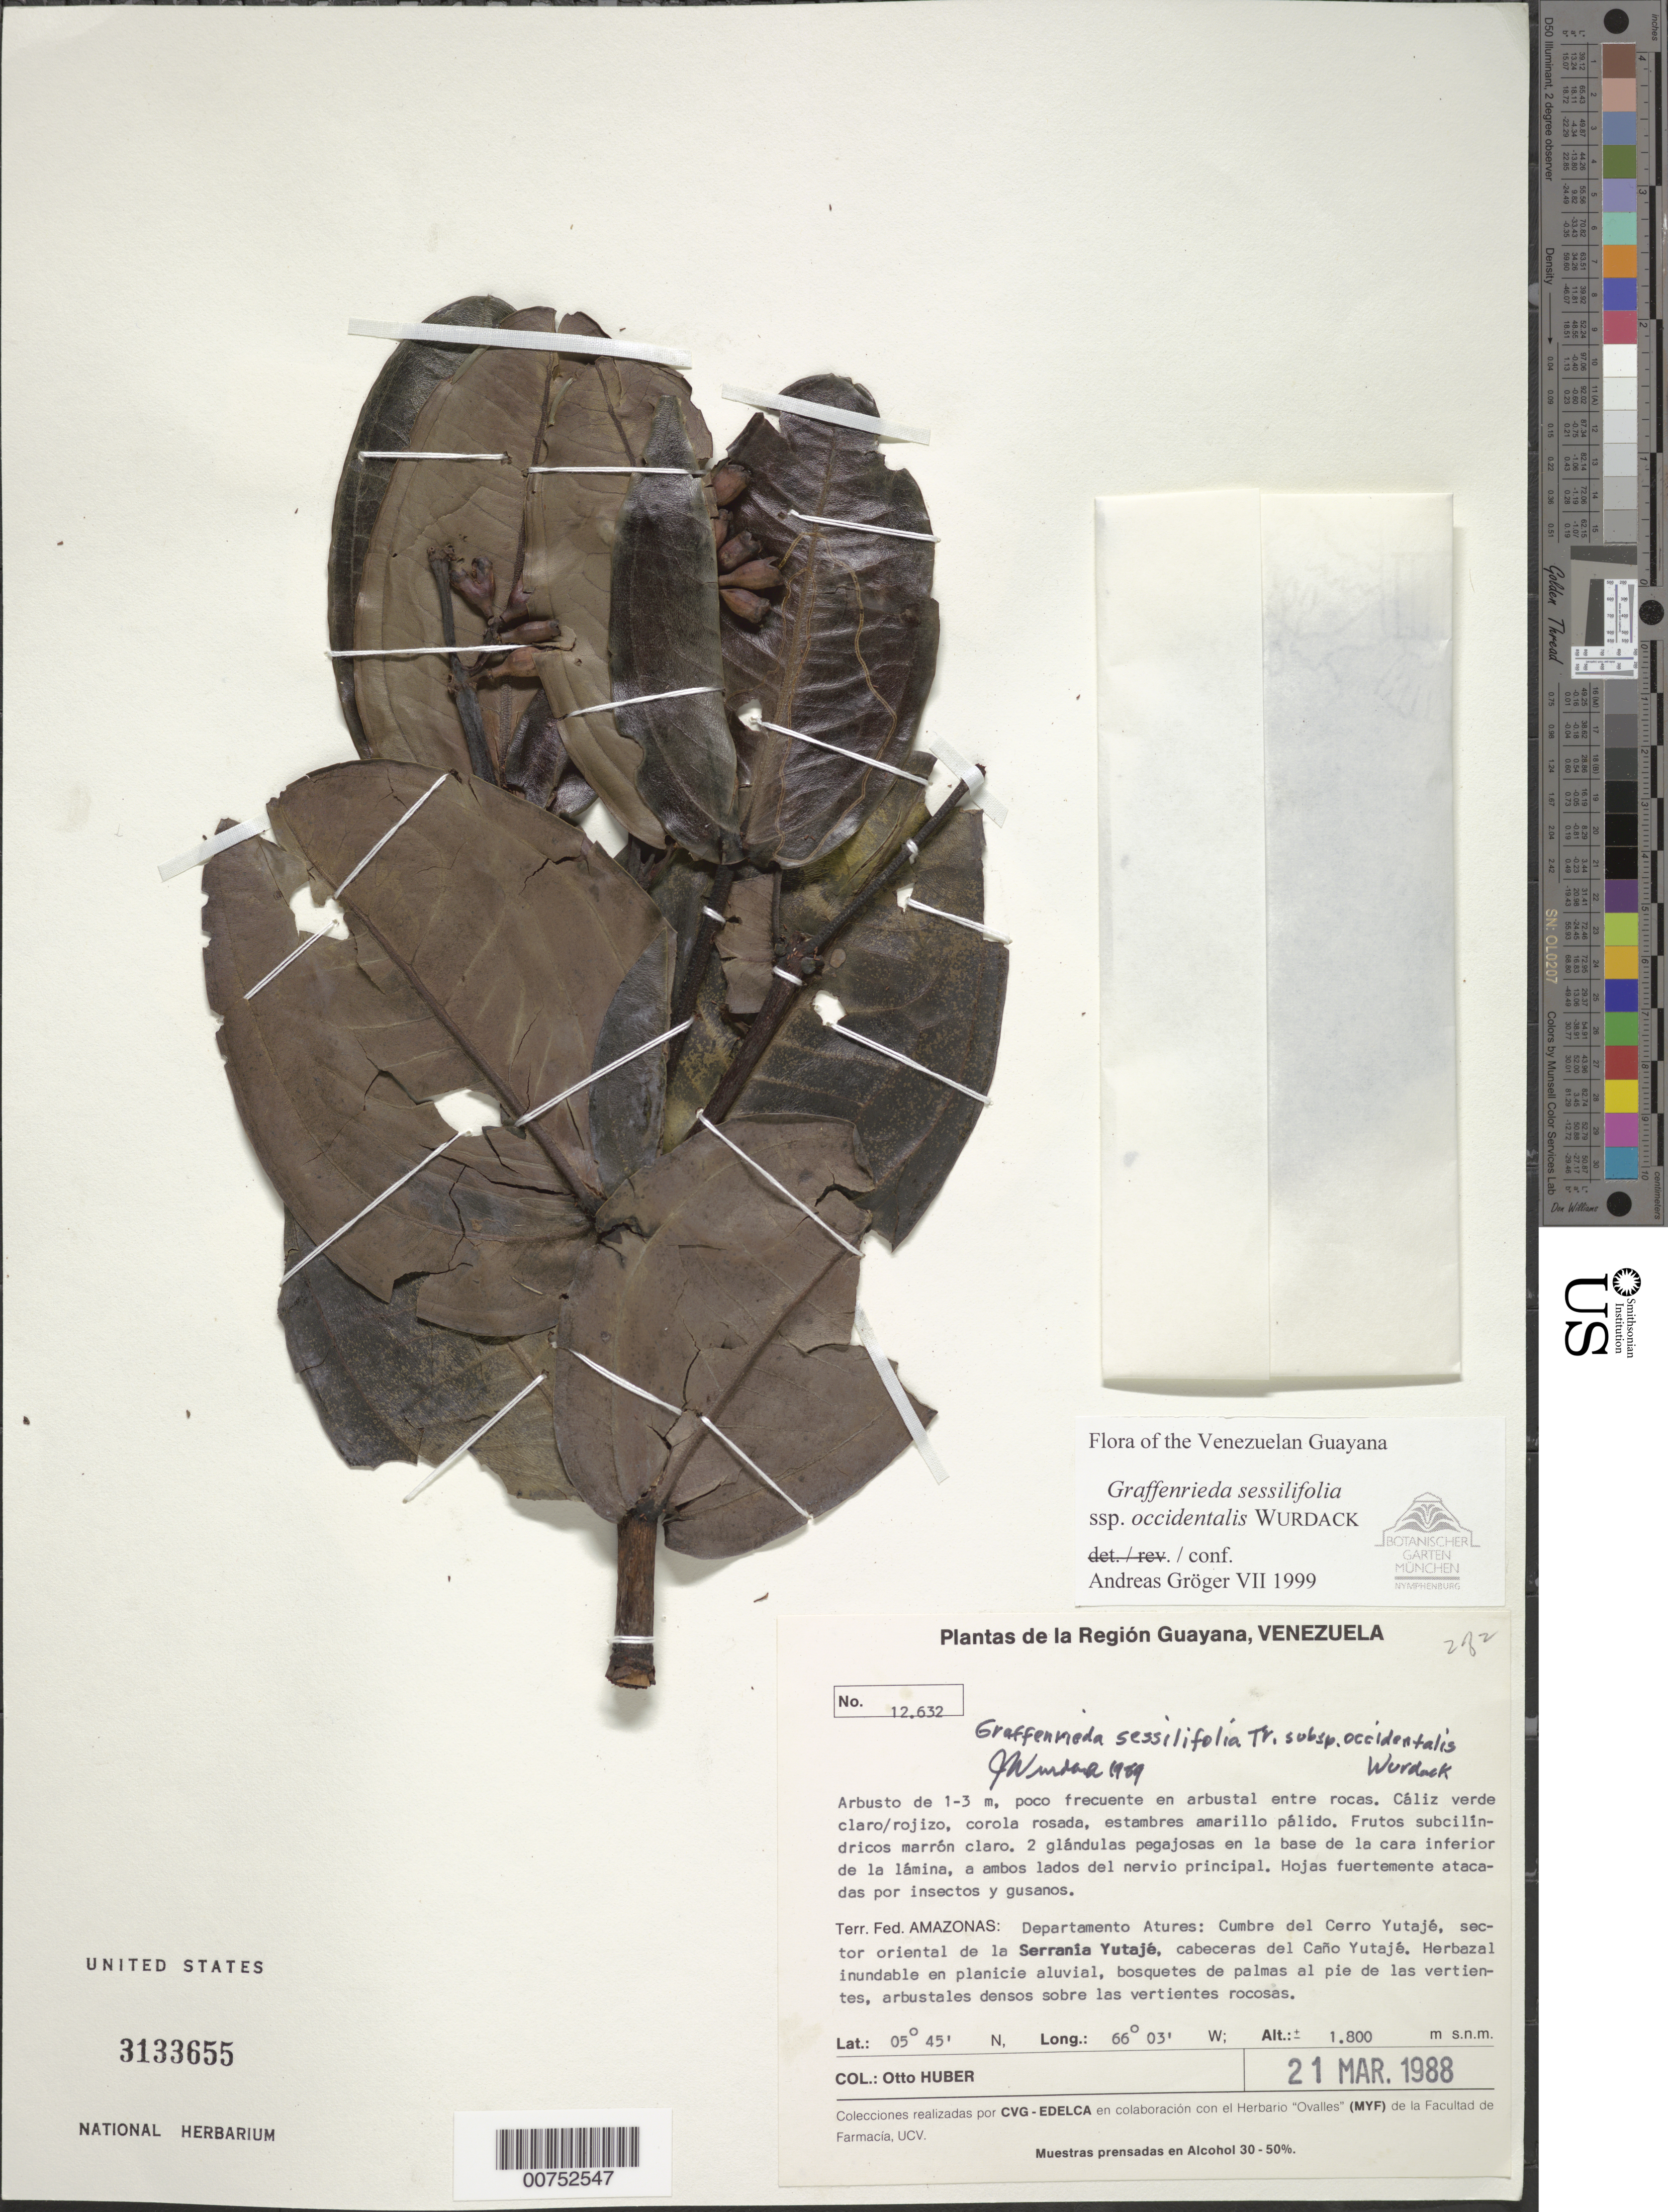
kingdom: Plantae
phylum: Tracheophyta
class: Magnoliopsida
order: Myrtales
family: Melastomataceae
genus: Graffenrieda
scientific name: Graffenrieda sessilifolia subsp. occidentalis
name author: Wurdack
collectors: O. Huber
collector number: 12632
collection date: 1988-03-21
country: Venezuela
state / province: Amazonas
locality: Región Guayana. Terr. Fed. Amazonas: Departamento Atures: Cumbre del Cerro Yutajé, sector oriental de la Serranía Yutajé, cabeceras del Caño Yutajé.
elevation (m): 1800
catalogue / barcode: US 3133655